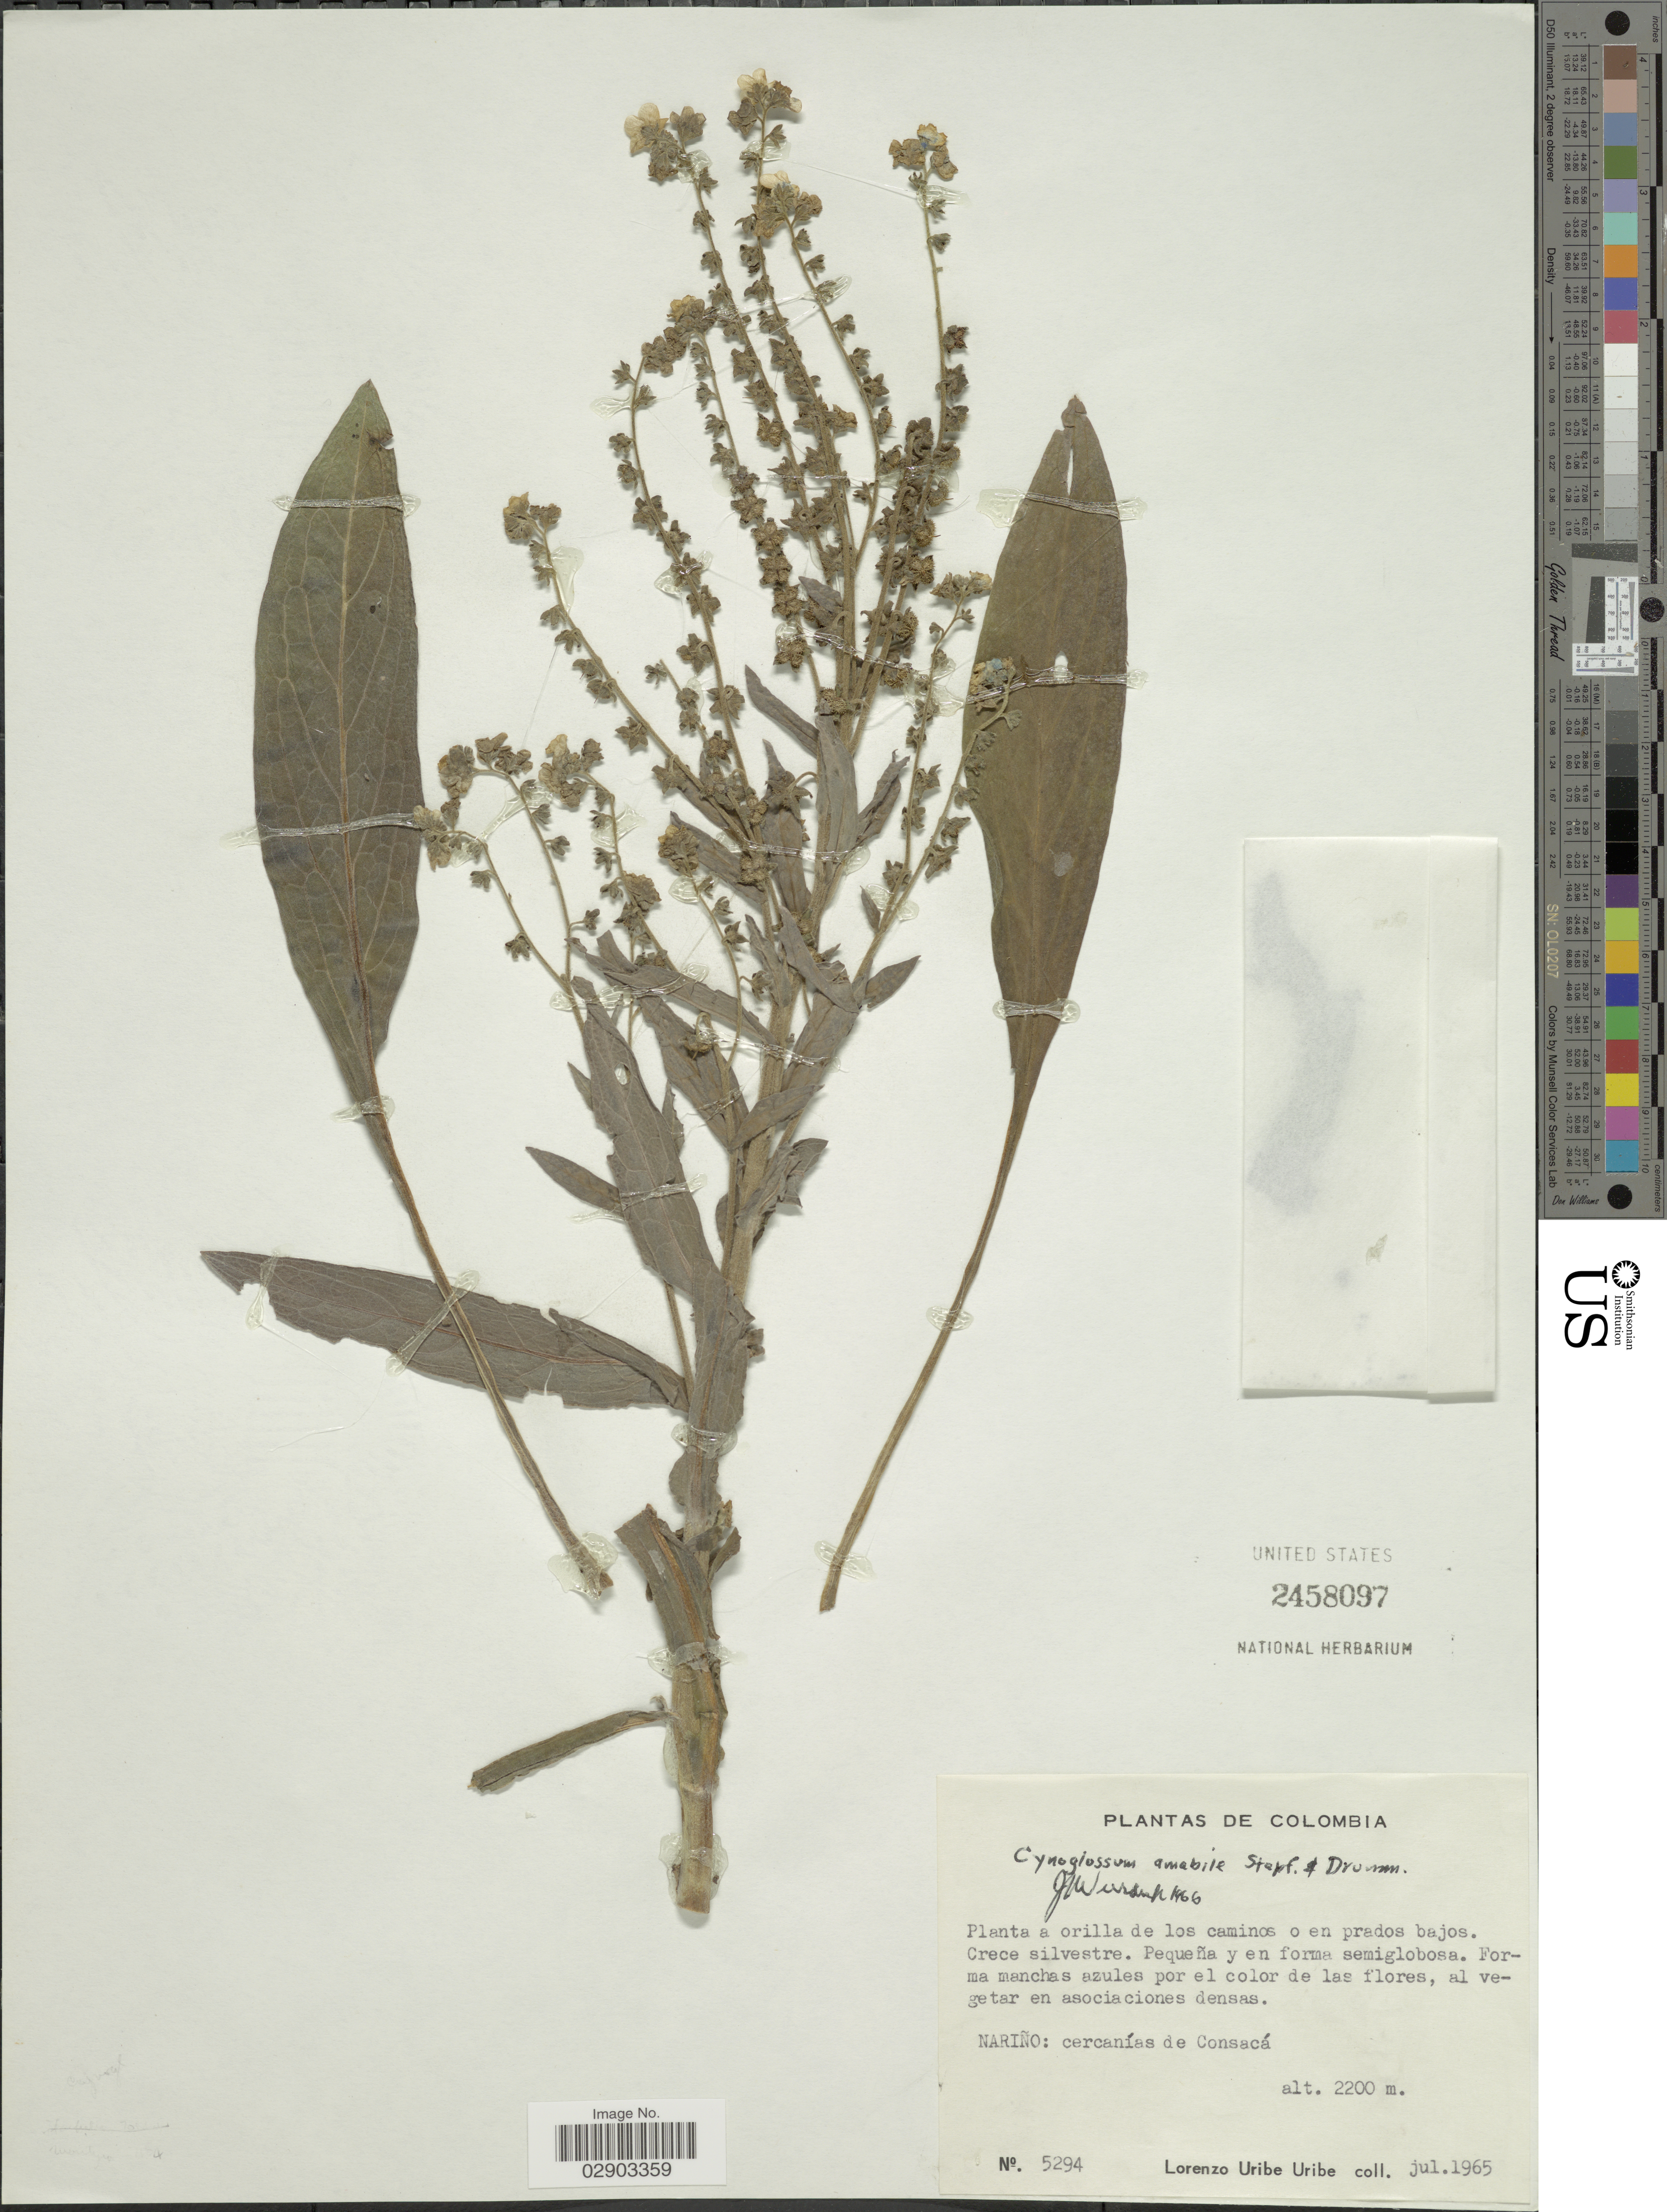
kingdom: Plantae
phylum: Tracheophyta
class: Magnoliopsida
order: Boraginales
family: Boraginaceae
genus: Cynoglossum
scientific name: Cynoglossum amabile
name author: Stapf & J.R. Drumm.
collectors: U. Uribe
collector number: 5294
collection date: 1965-07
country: Colombia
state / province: Nariño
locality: Cercanías de Consacá.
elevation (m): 2200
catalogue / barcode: US 2458097